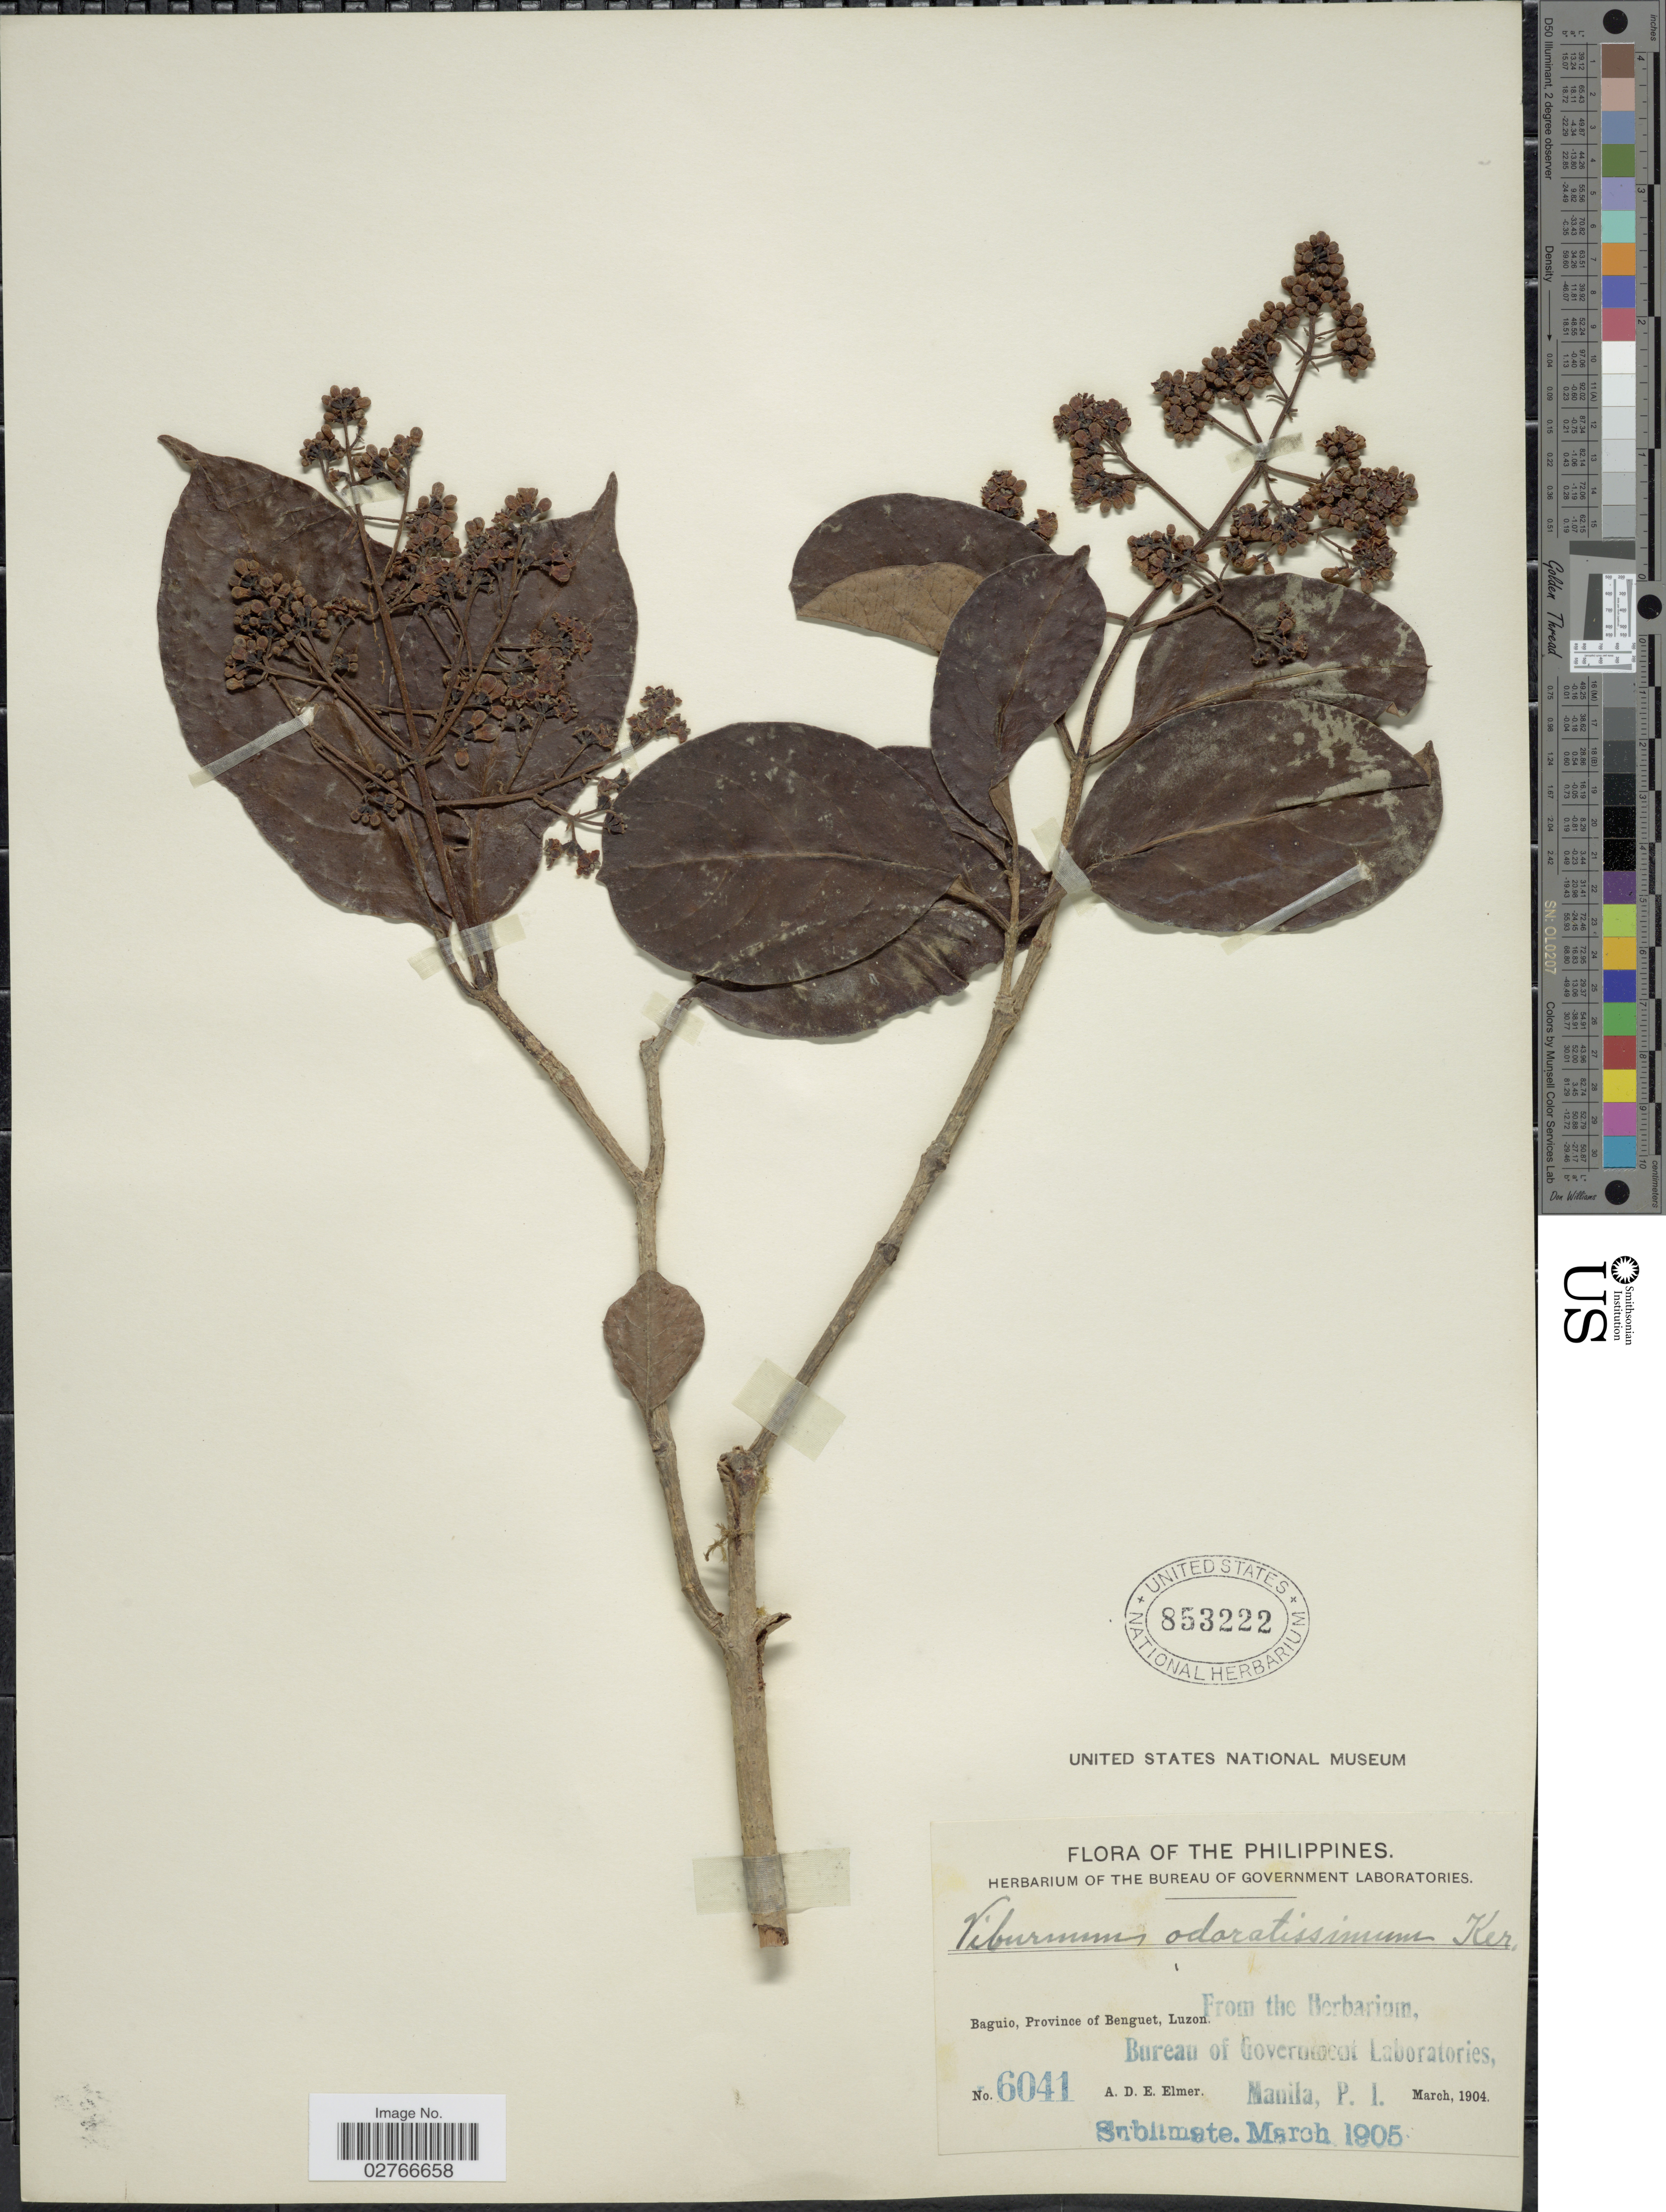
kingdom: Plantae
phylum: Tracheophyta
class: Magnoliopsida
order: Dipsacales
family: Viburnaceae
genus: Viburnum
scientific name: Viburnum odoratissimum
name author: Ker Gawl.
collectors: A. D. E. Elmer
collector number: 6041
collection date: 1904-03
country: Philippines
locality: Baguio, Province of Benguet, Luzon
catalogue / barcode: US 853222